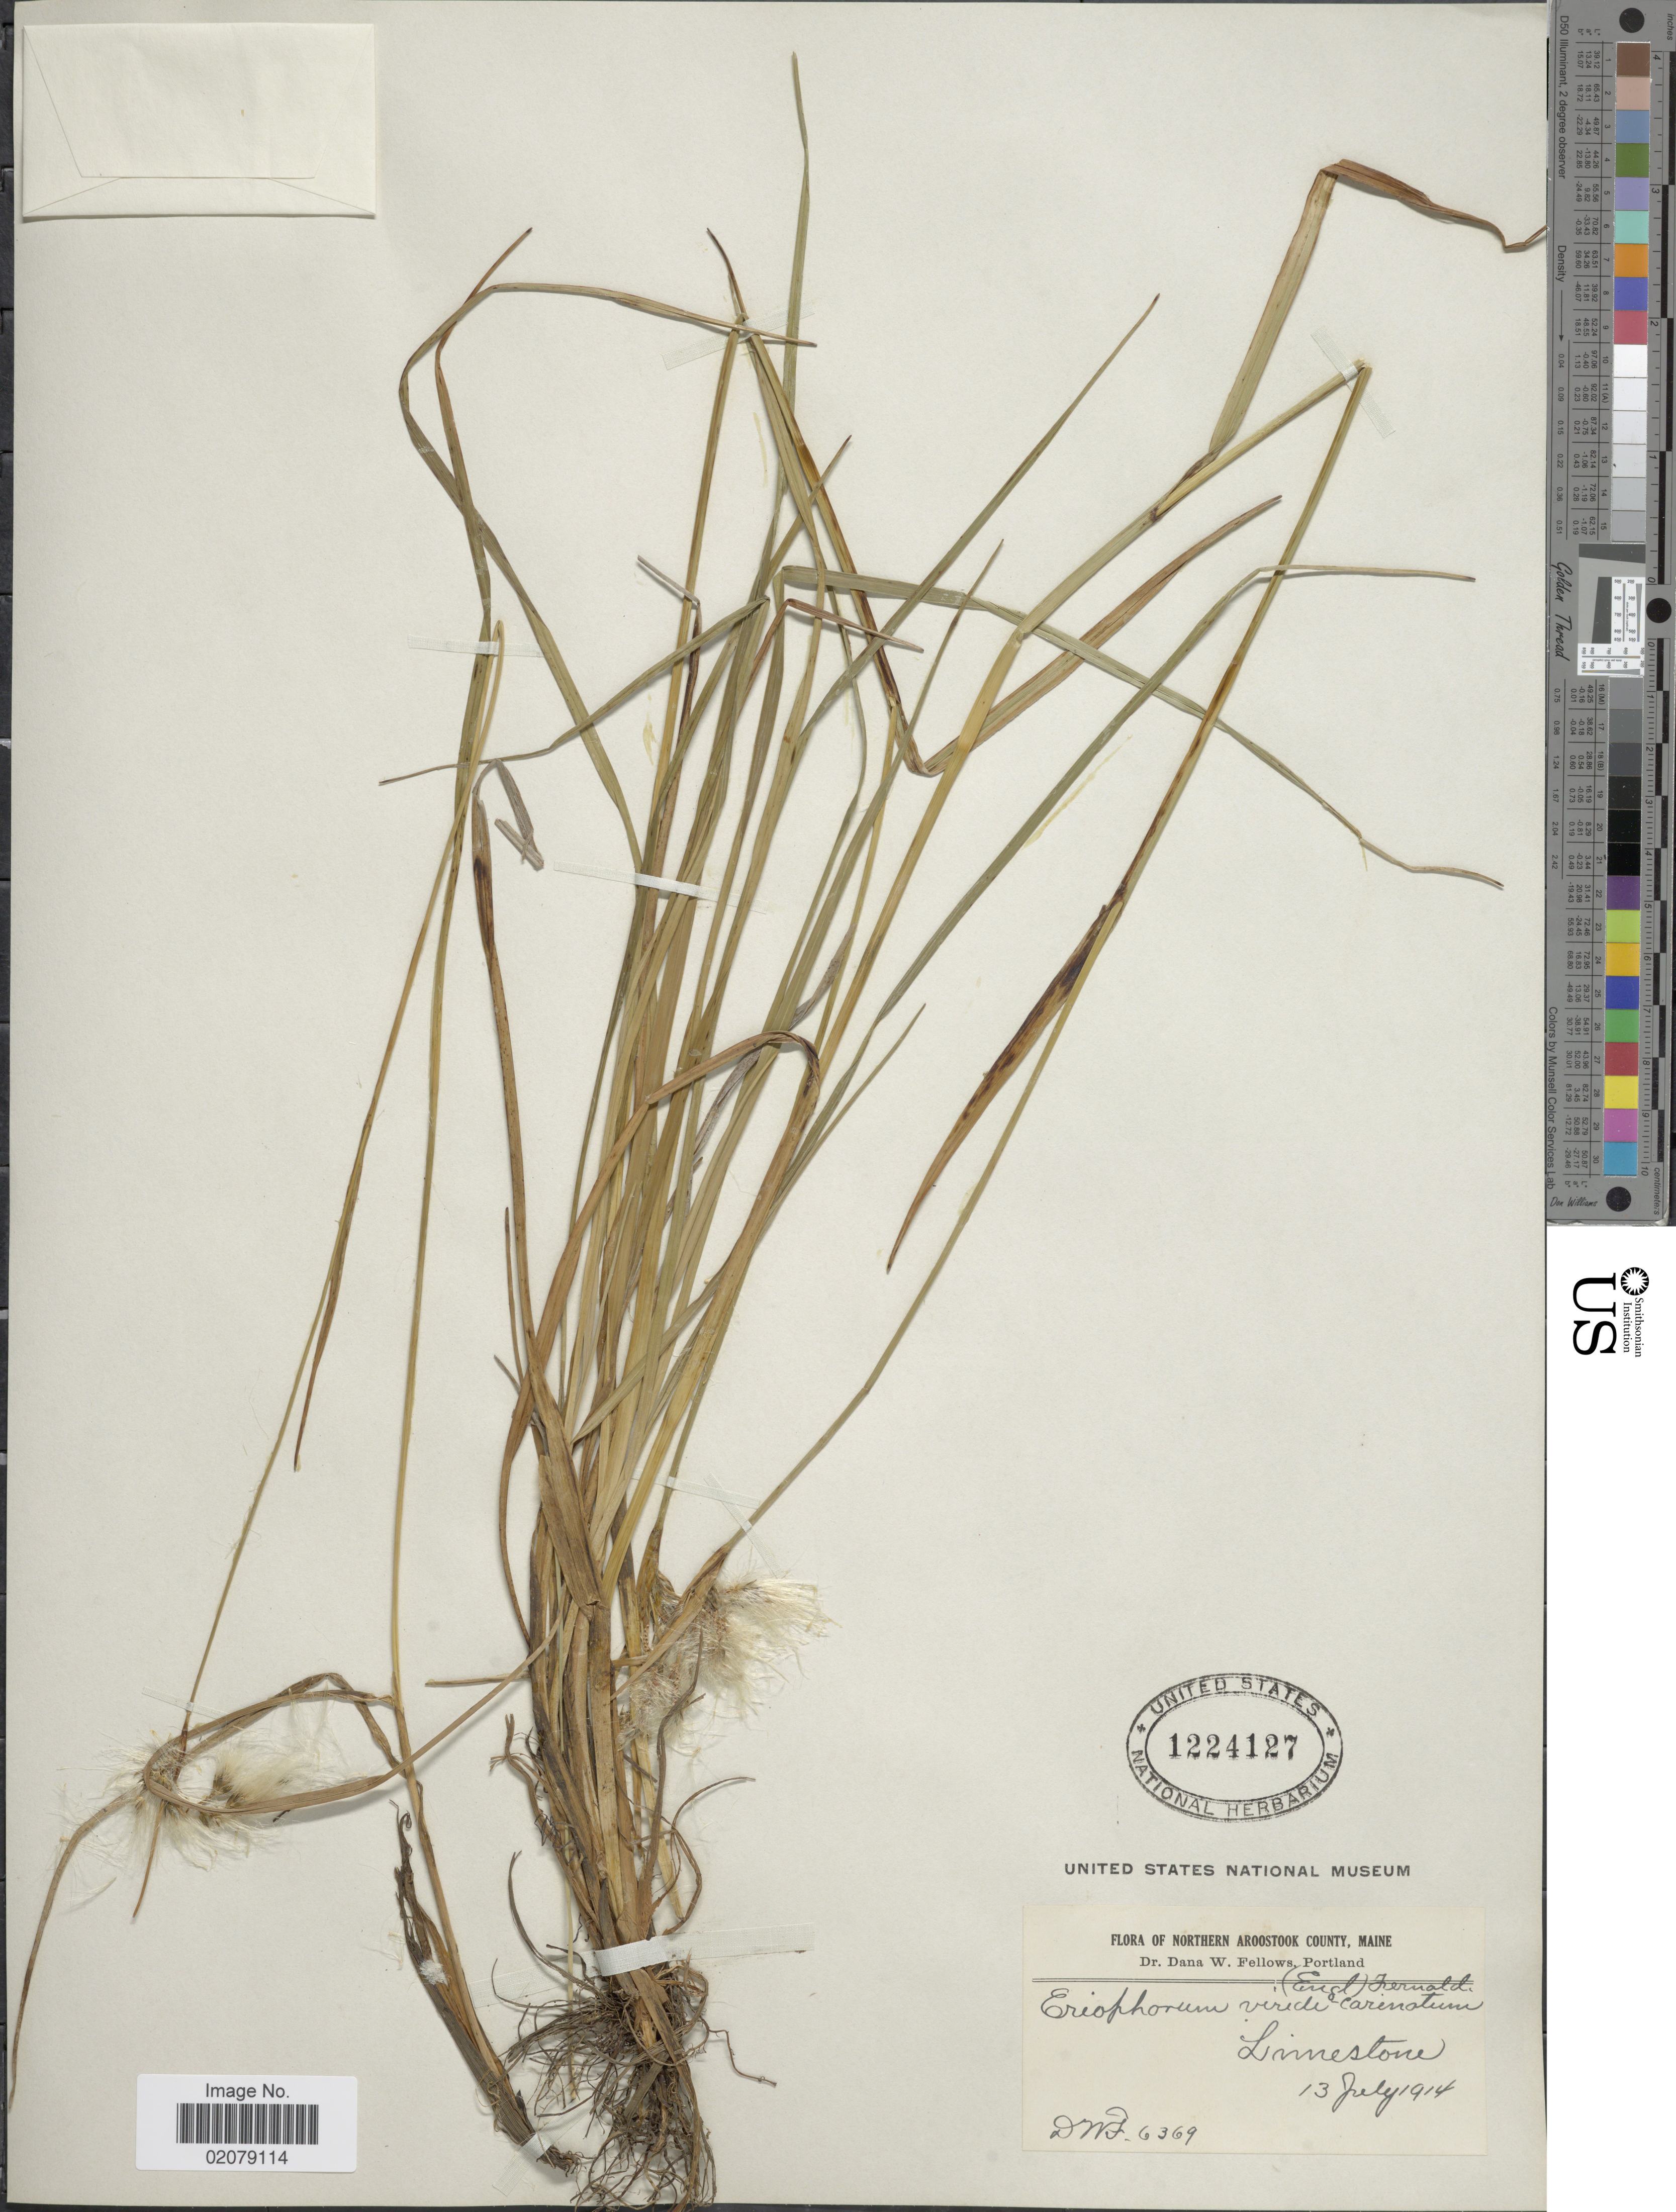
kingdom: Plantae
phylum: Tracheophyta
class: Liliopsida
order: Poales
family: Cyperaceae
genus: Eriophorum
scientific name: Eriophorum viridicarinatum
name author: (Englem.) Fernald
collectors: D. W. Fellows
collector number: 6369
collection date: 1914-07-13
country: United States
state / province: Maine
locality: Northern Aroostook County, Maine, Limestone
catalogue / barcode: US 1224127